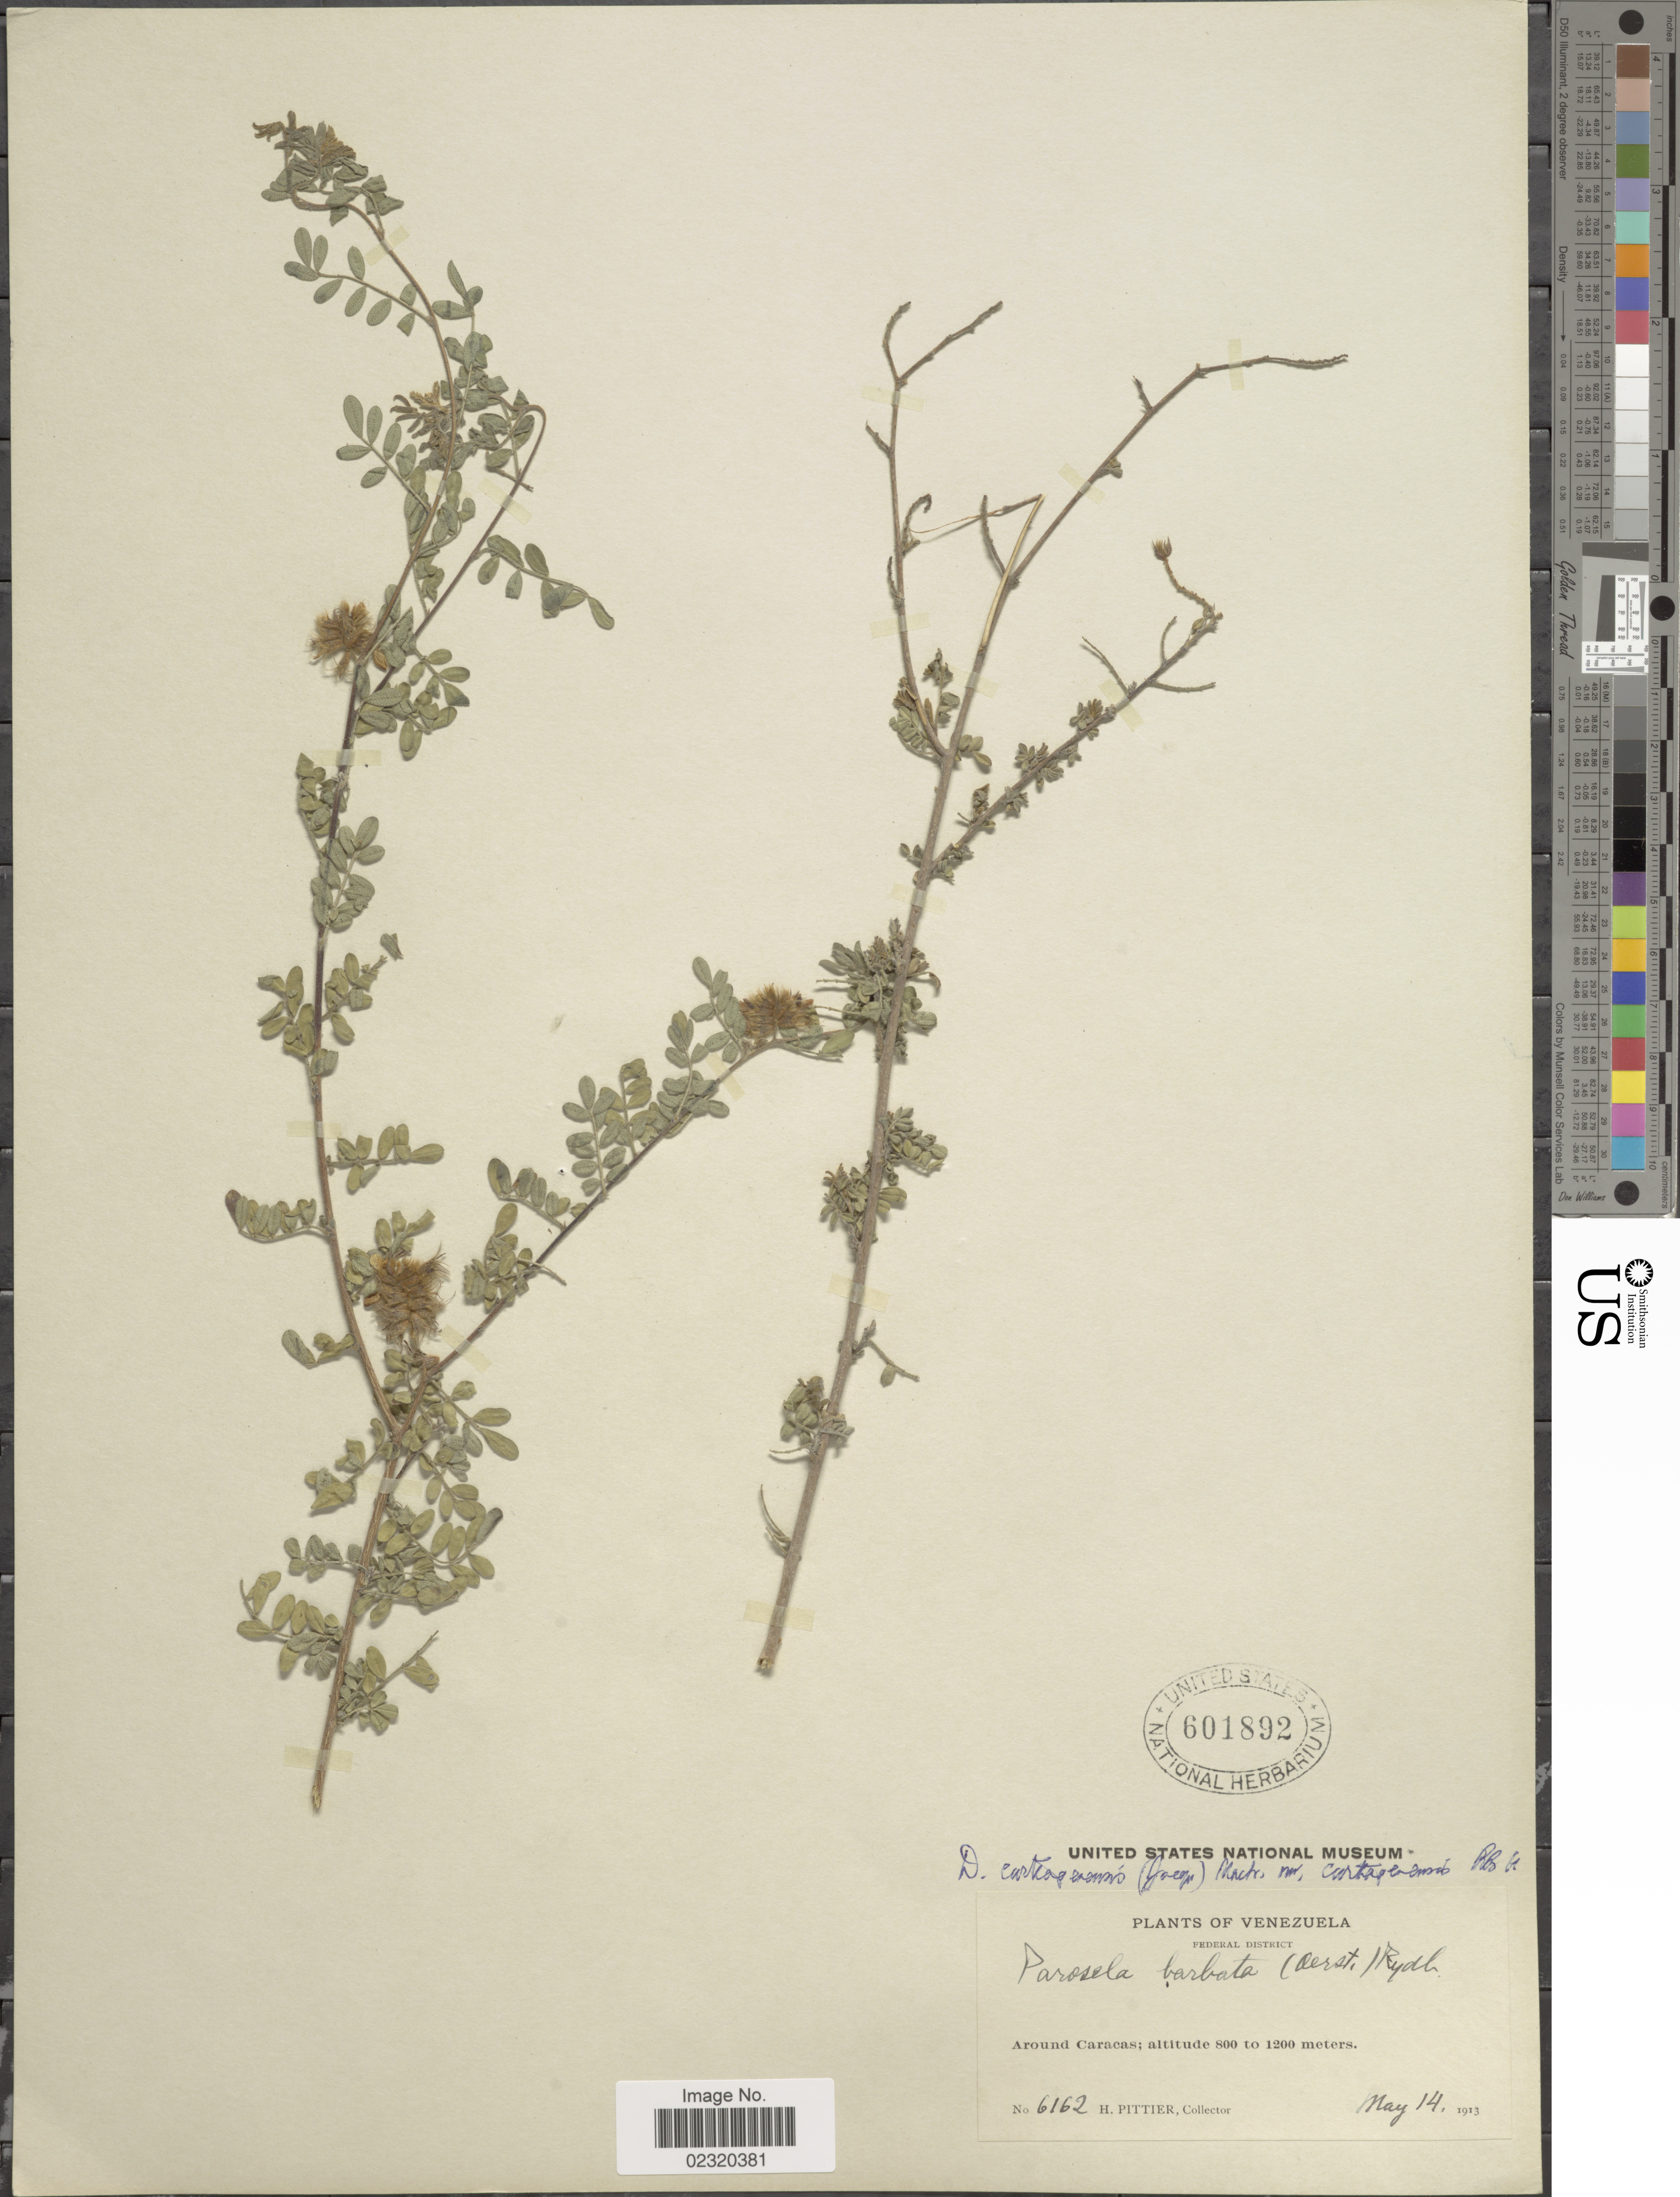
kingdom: Plantae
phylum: Tracheophyta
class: Magnoliopsida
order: Fabales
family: Fabaceae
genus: Dalea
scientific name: Dalea carthagenensis var. carthagenensis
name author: (Jacq.) J.F. Macbr.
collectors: H. F. Pittier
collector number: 6162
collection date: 1913-05-14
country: Venezuela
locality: Federal District, Around Caracas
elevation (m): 800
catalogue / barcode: US 601892